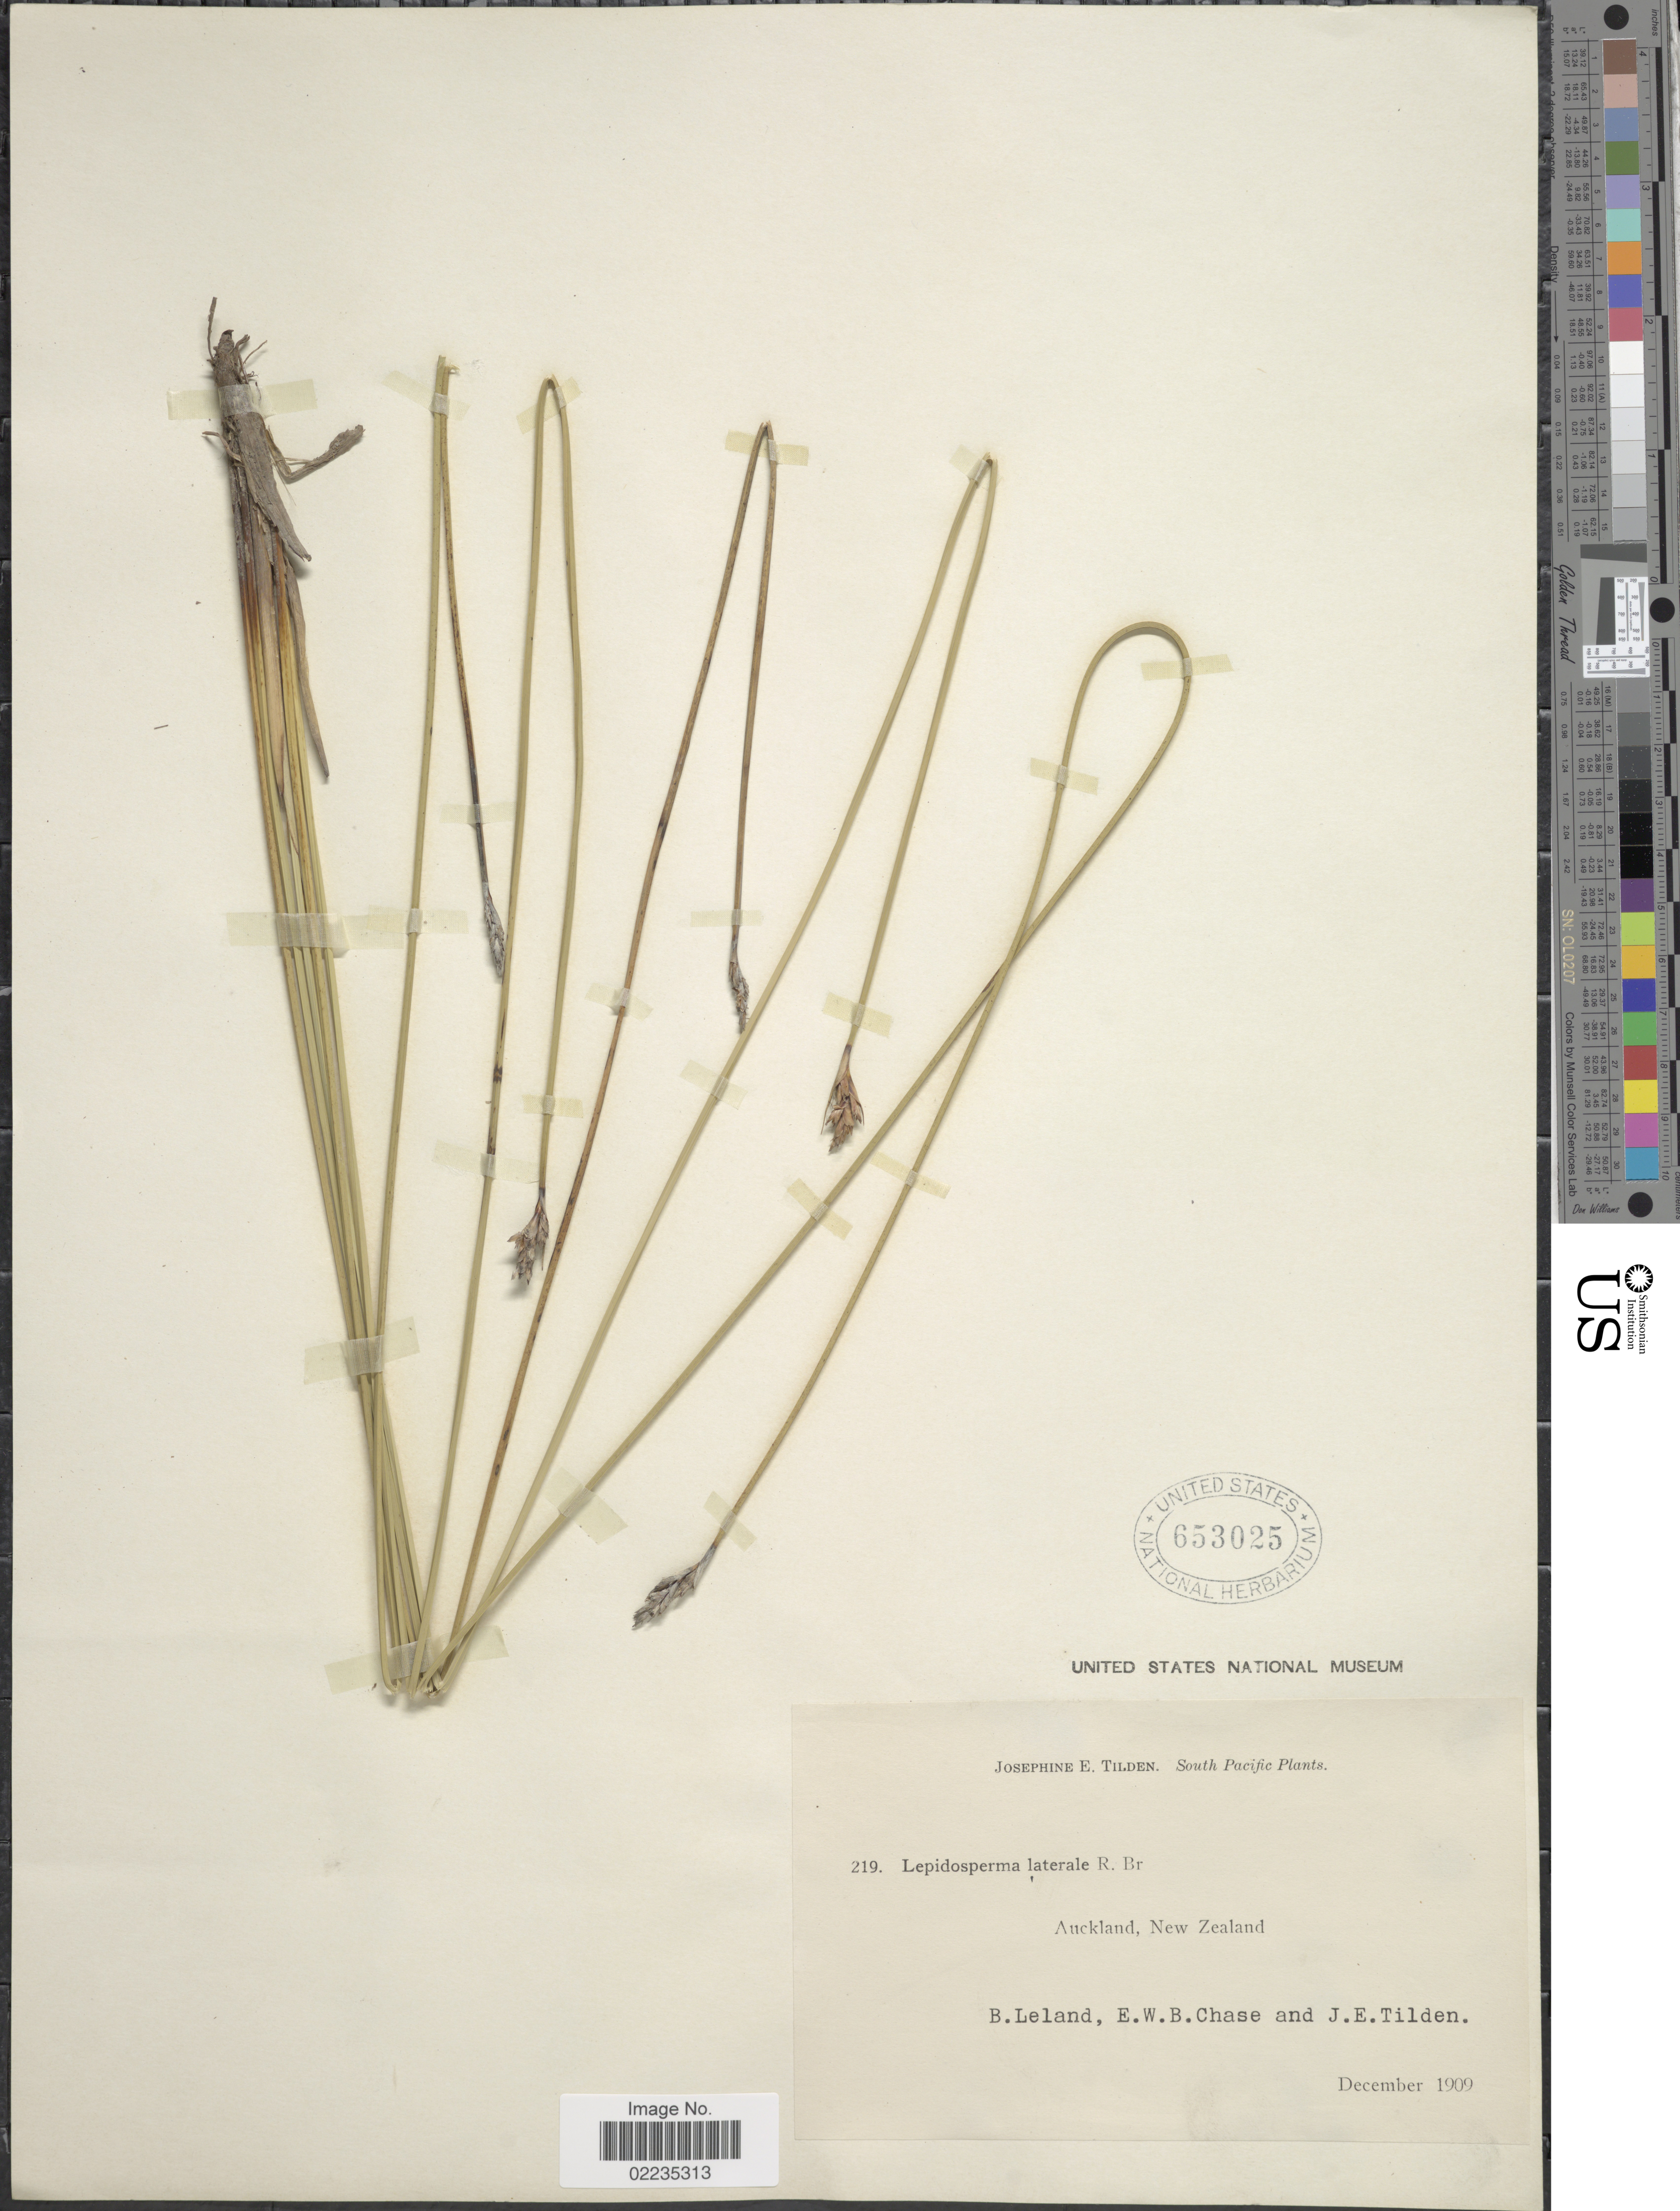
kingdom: Plantae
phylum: Tracheophyta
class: Liliopsida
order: Poales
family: Cyperaceae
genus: Lepidosperma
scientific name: Lepidosperma laterale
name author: R. Br.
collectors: B. Leland, E. W. Chase & J. E. Tilden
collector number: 219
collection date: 1909-12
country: New Zealand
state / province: Auckland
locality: Auckland, New Zealand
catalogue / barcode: US 653025